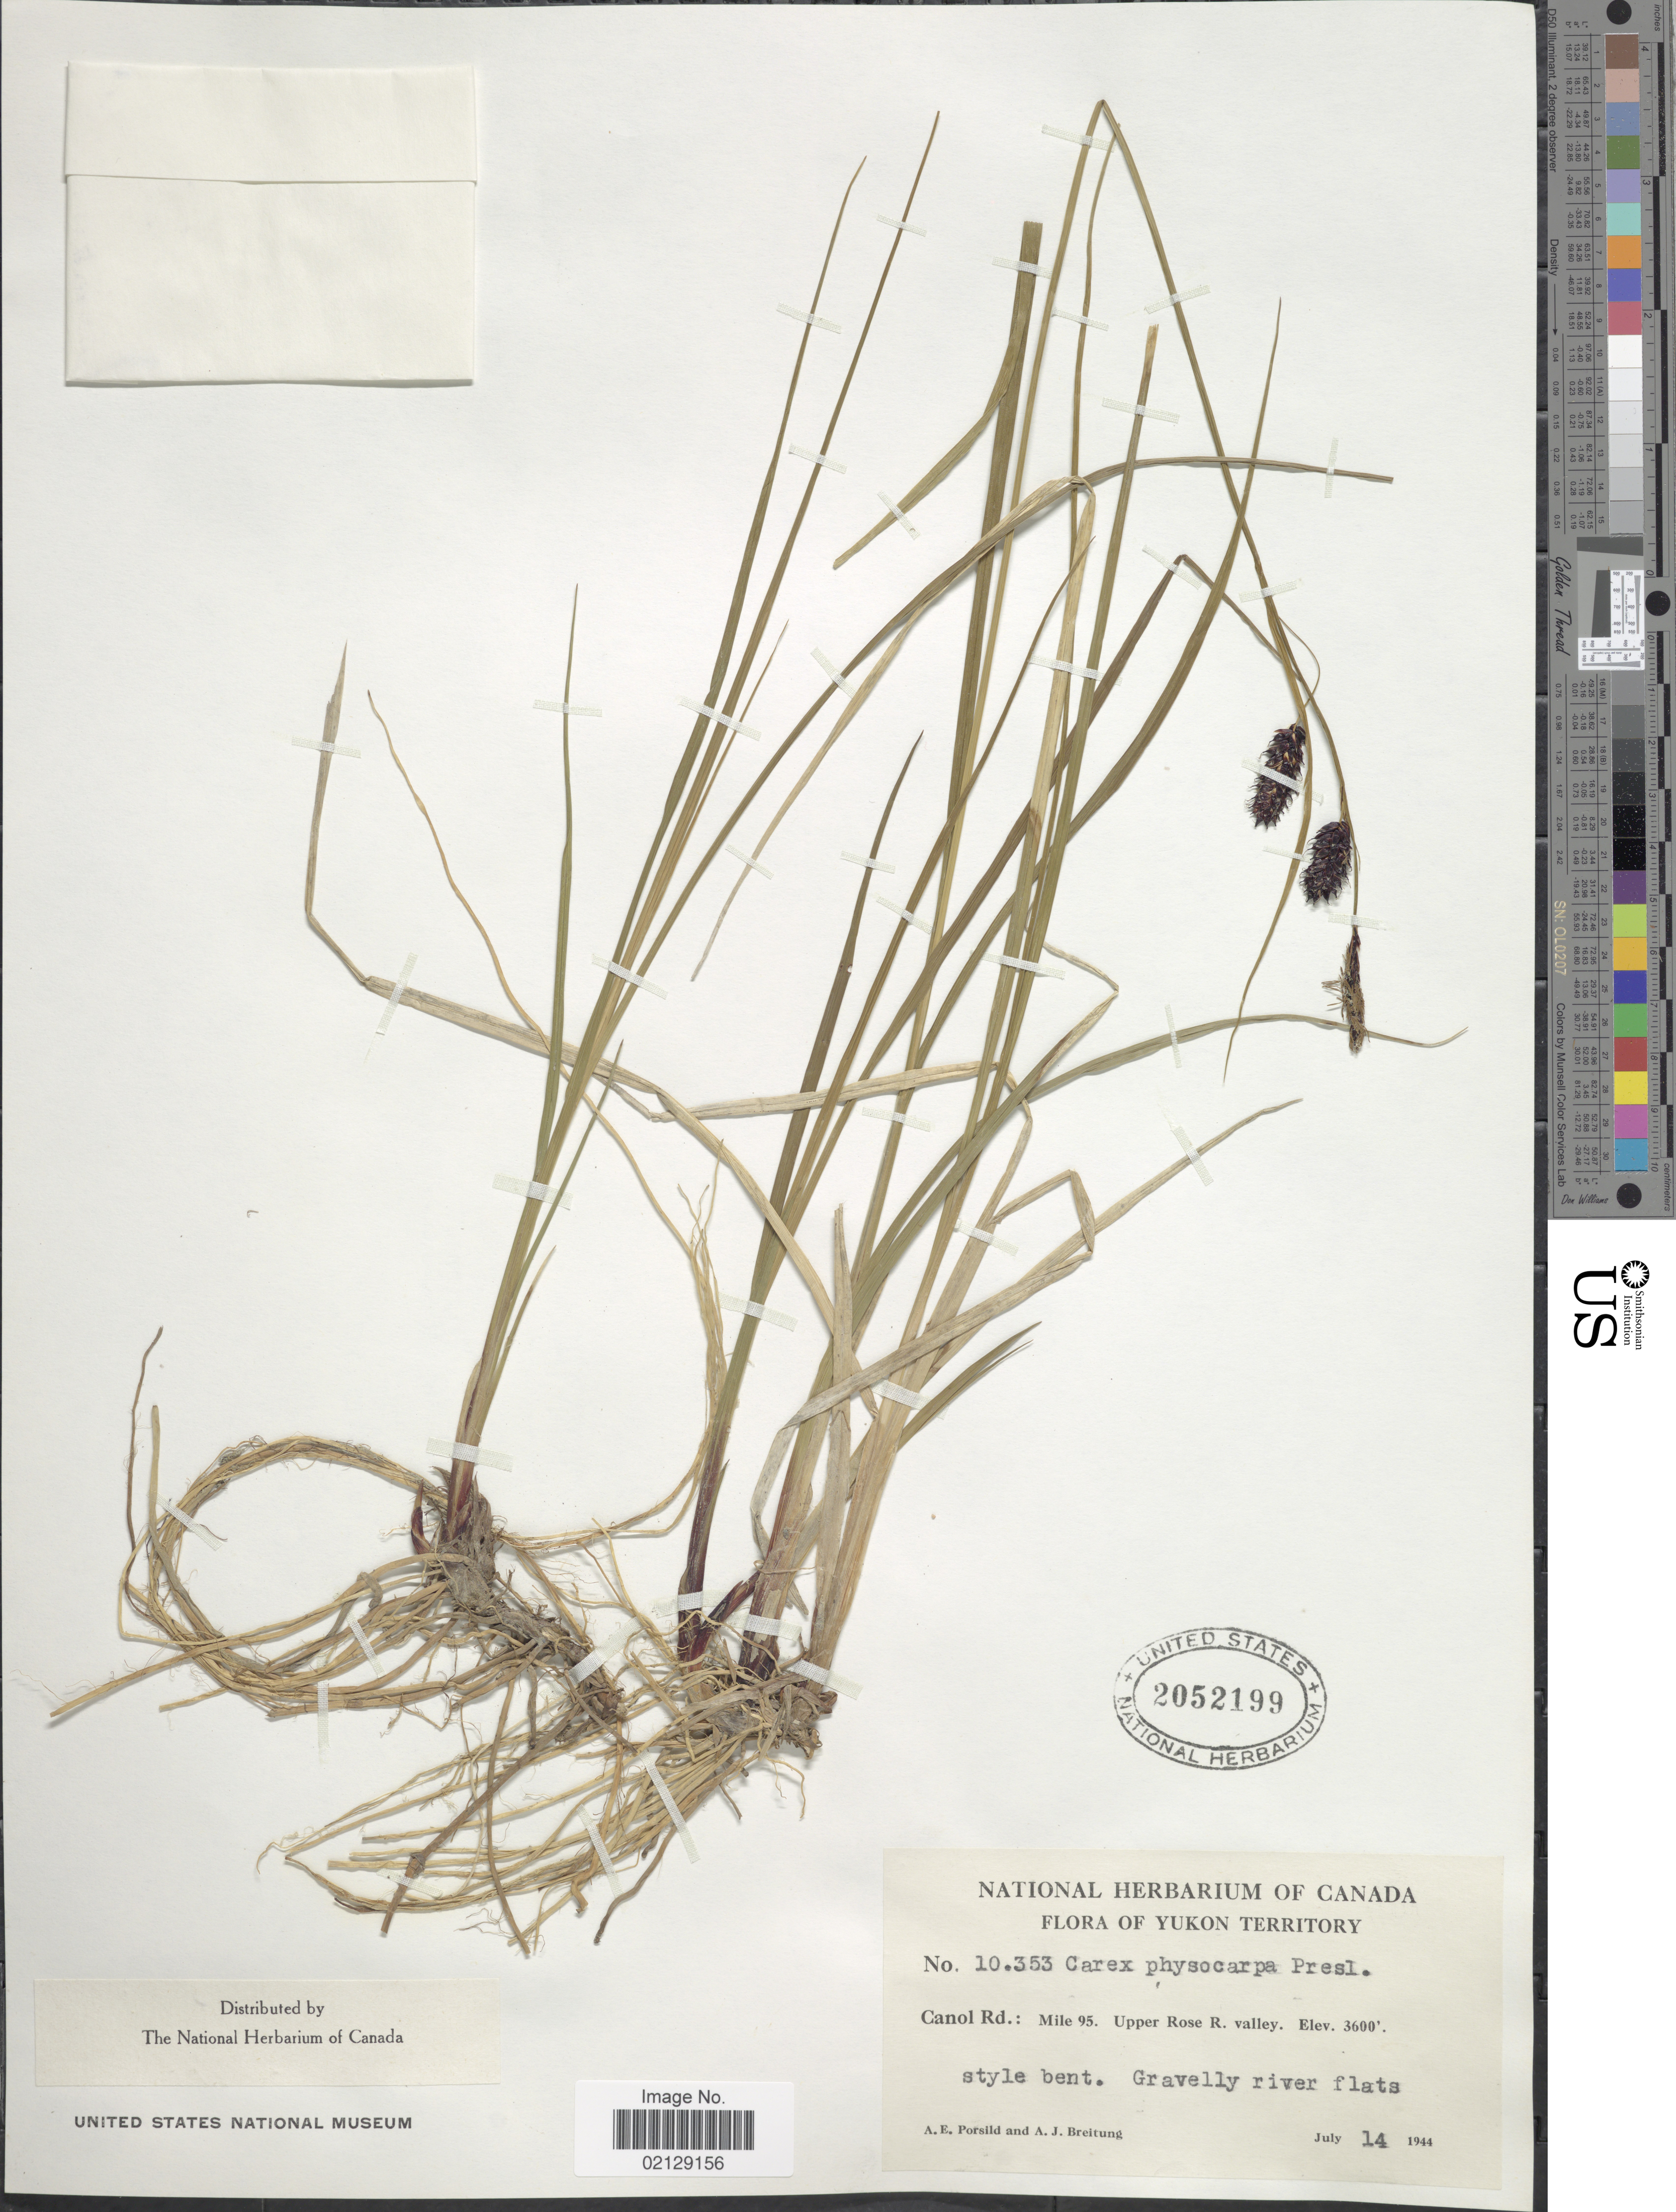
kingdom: Plantae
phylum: Tracheophyta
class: Liliopsida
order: Poales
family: Cyperaceae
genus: Carex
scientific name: Carex saxatilis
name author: L.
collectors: A. E. Porsild & A. Breitung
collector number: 10353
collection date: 1944-07-14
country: Canada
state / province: Yukon Territory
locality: Canol Rd.: Mile 95, Upper Rose R. valley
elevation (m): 1097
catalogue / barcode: US 2052199